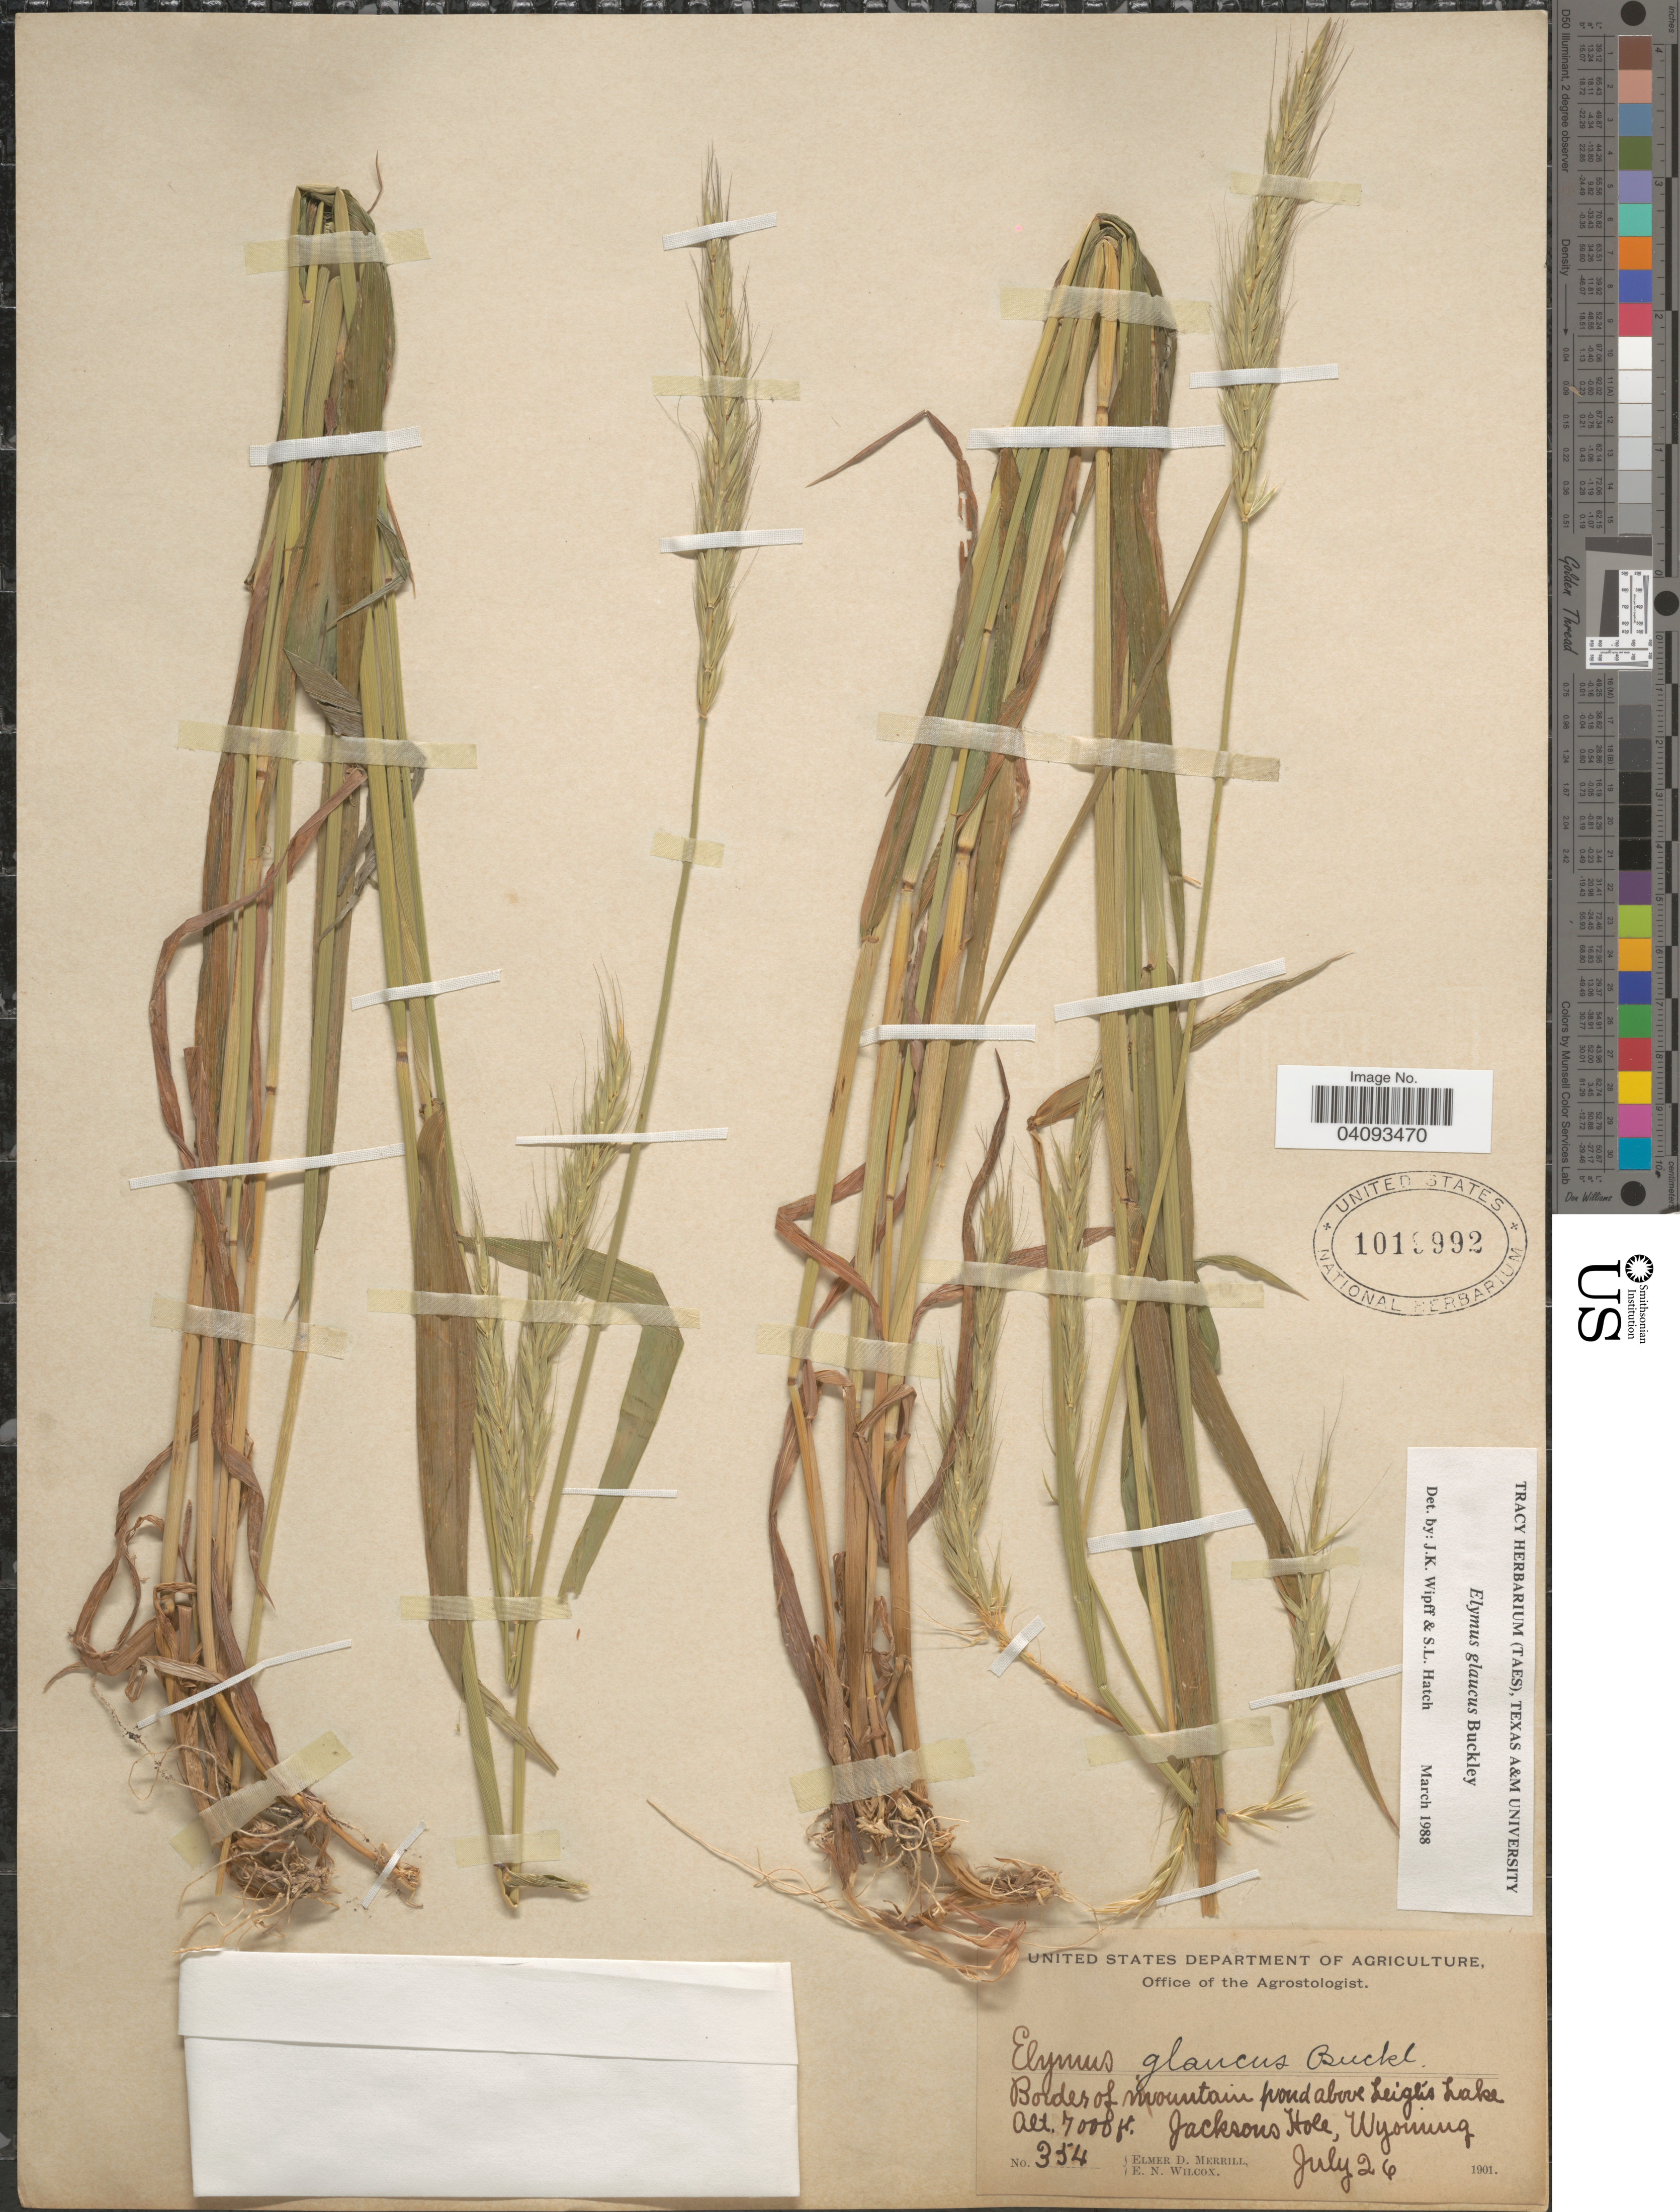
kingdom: Plantae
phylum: Tracheophyta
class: Liliopsida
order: Poales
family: Poaceae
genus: Elymus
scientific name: Elymus glaucus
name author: Buckley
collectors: E. D. Merrill & E. Wilcox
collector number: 354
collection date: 1901-07-26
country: United States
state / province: Wyoming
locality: Border of mountain pond above Leigh's Lake. Jacksons Hole.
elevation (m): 2134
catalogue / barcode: US 1019992